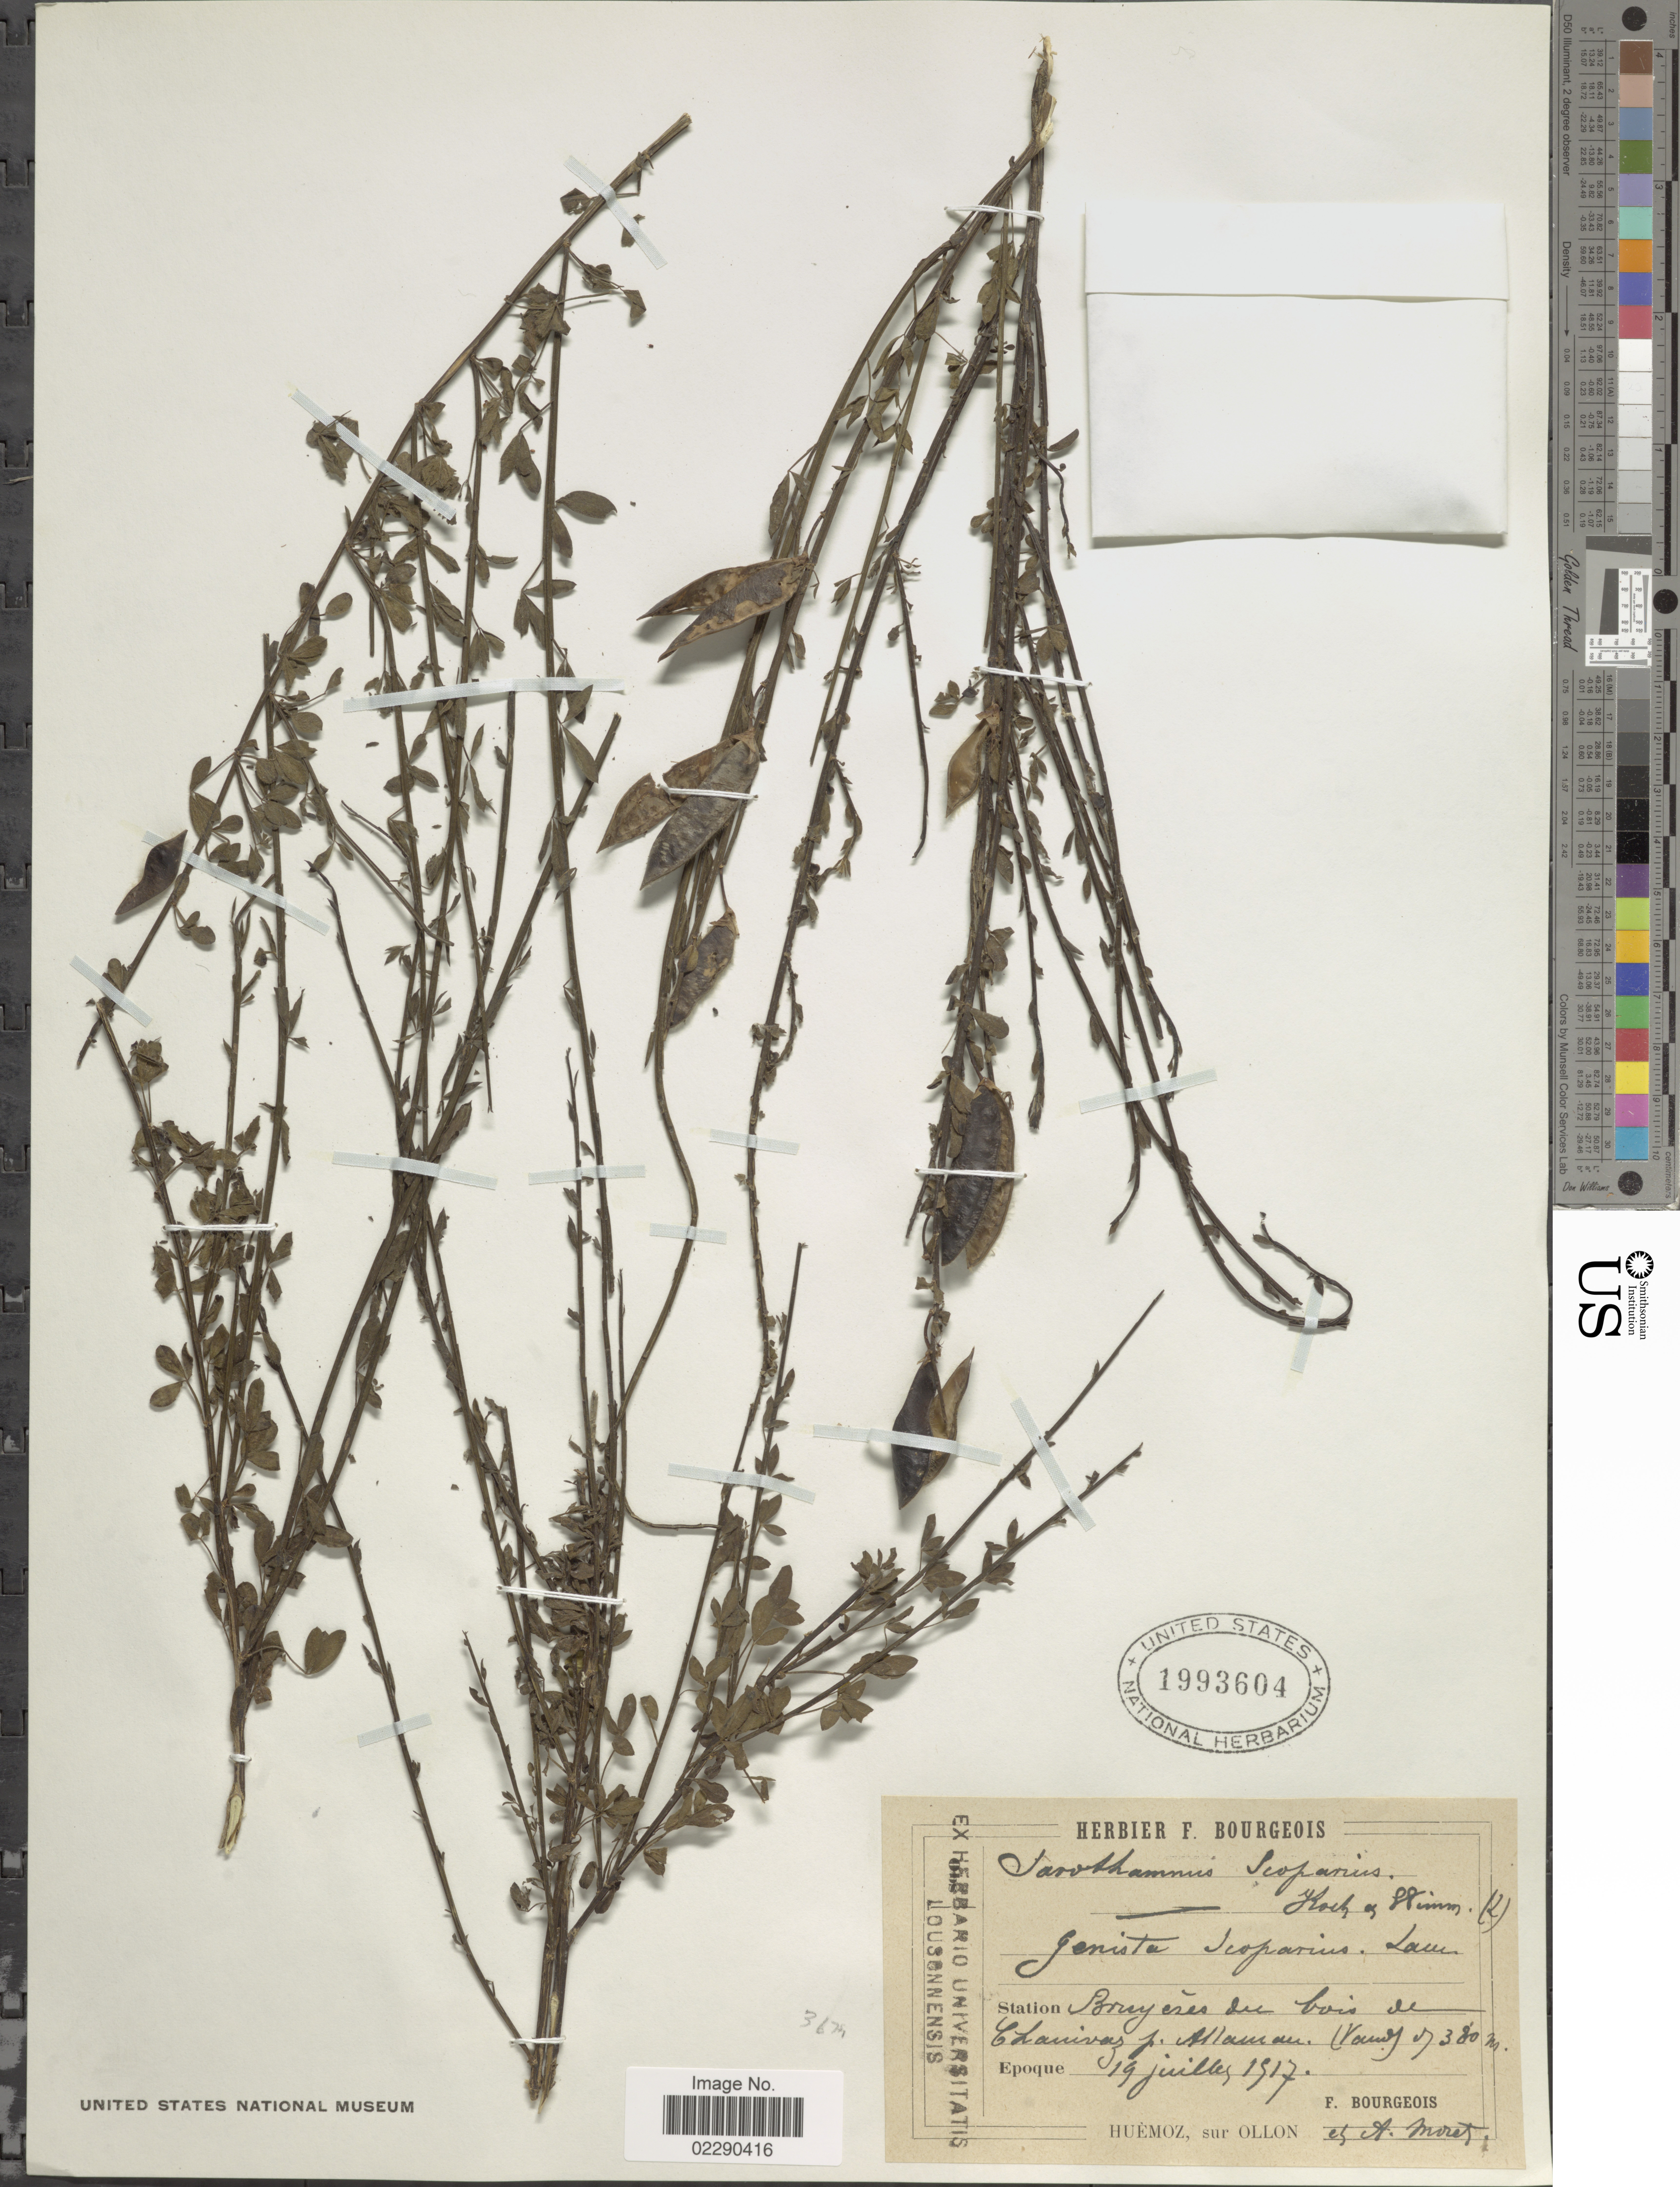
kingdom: Plantae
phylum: Tracheophyta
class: Magnoliopsida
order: Fabales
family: Fabaceae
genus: Cytisus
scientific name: Cytisus scoparius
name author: (L.) Link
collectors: F. Bourgeois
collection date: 1917-07-19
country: Switzerland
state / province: Vaud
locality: Bruyères du bois de Chanivaz p. Allaman (Vaud)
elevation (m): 380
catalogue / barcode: US 1993604